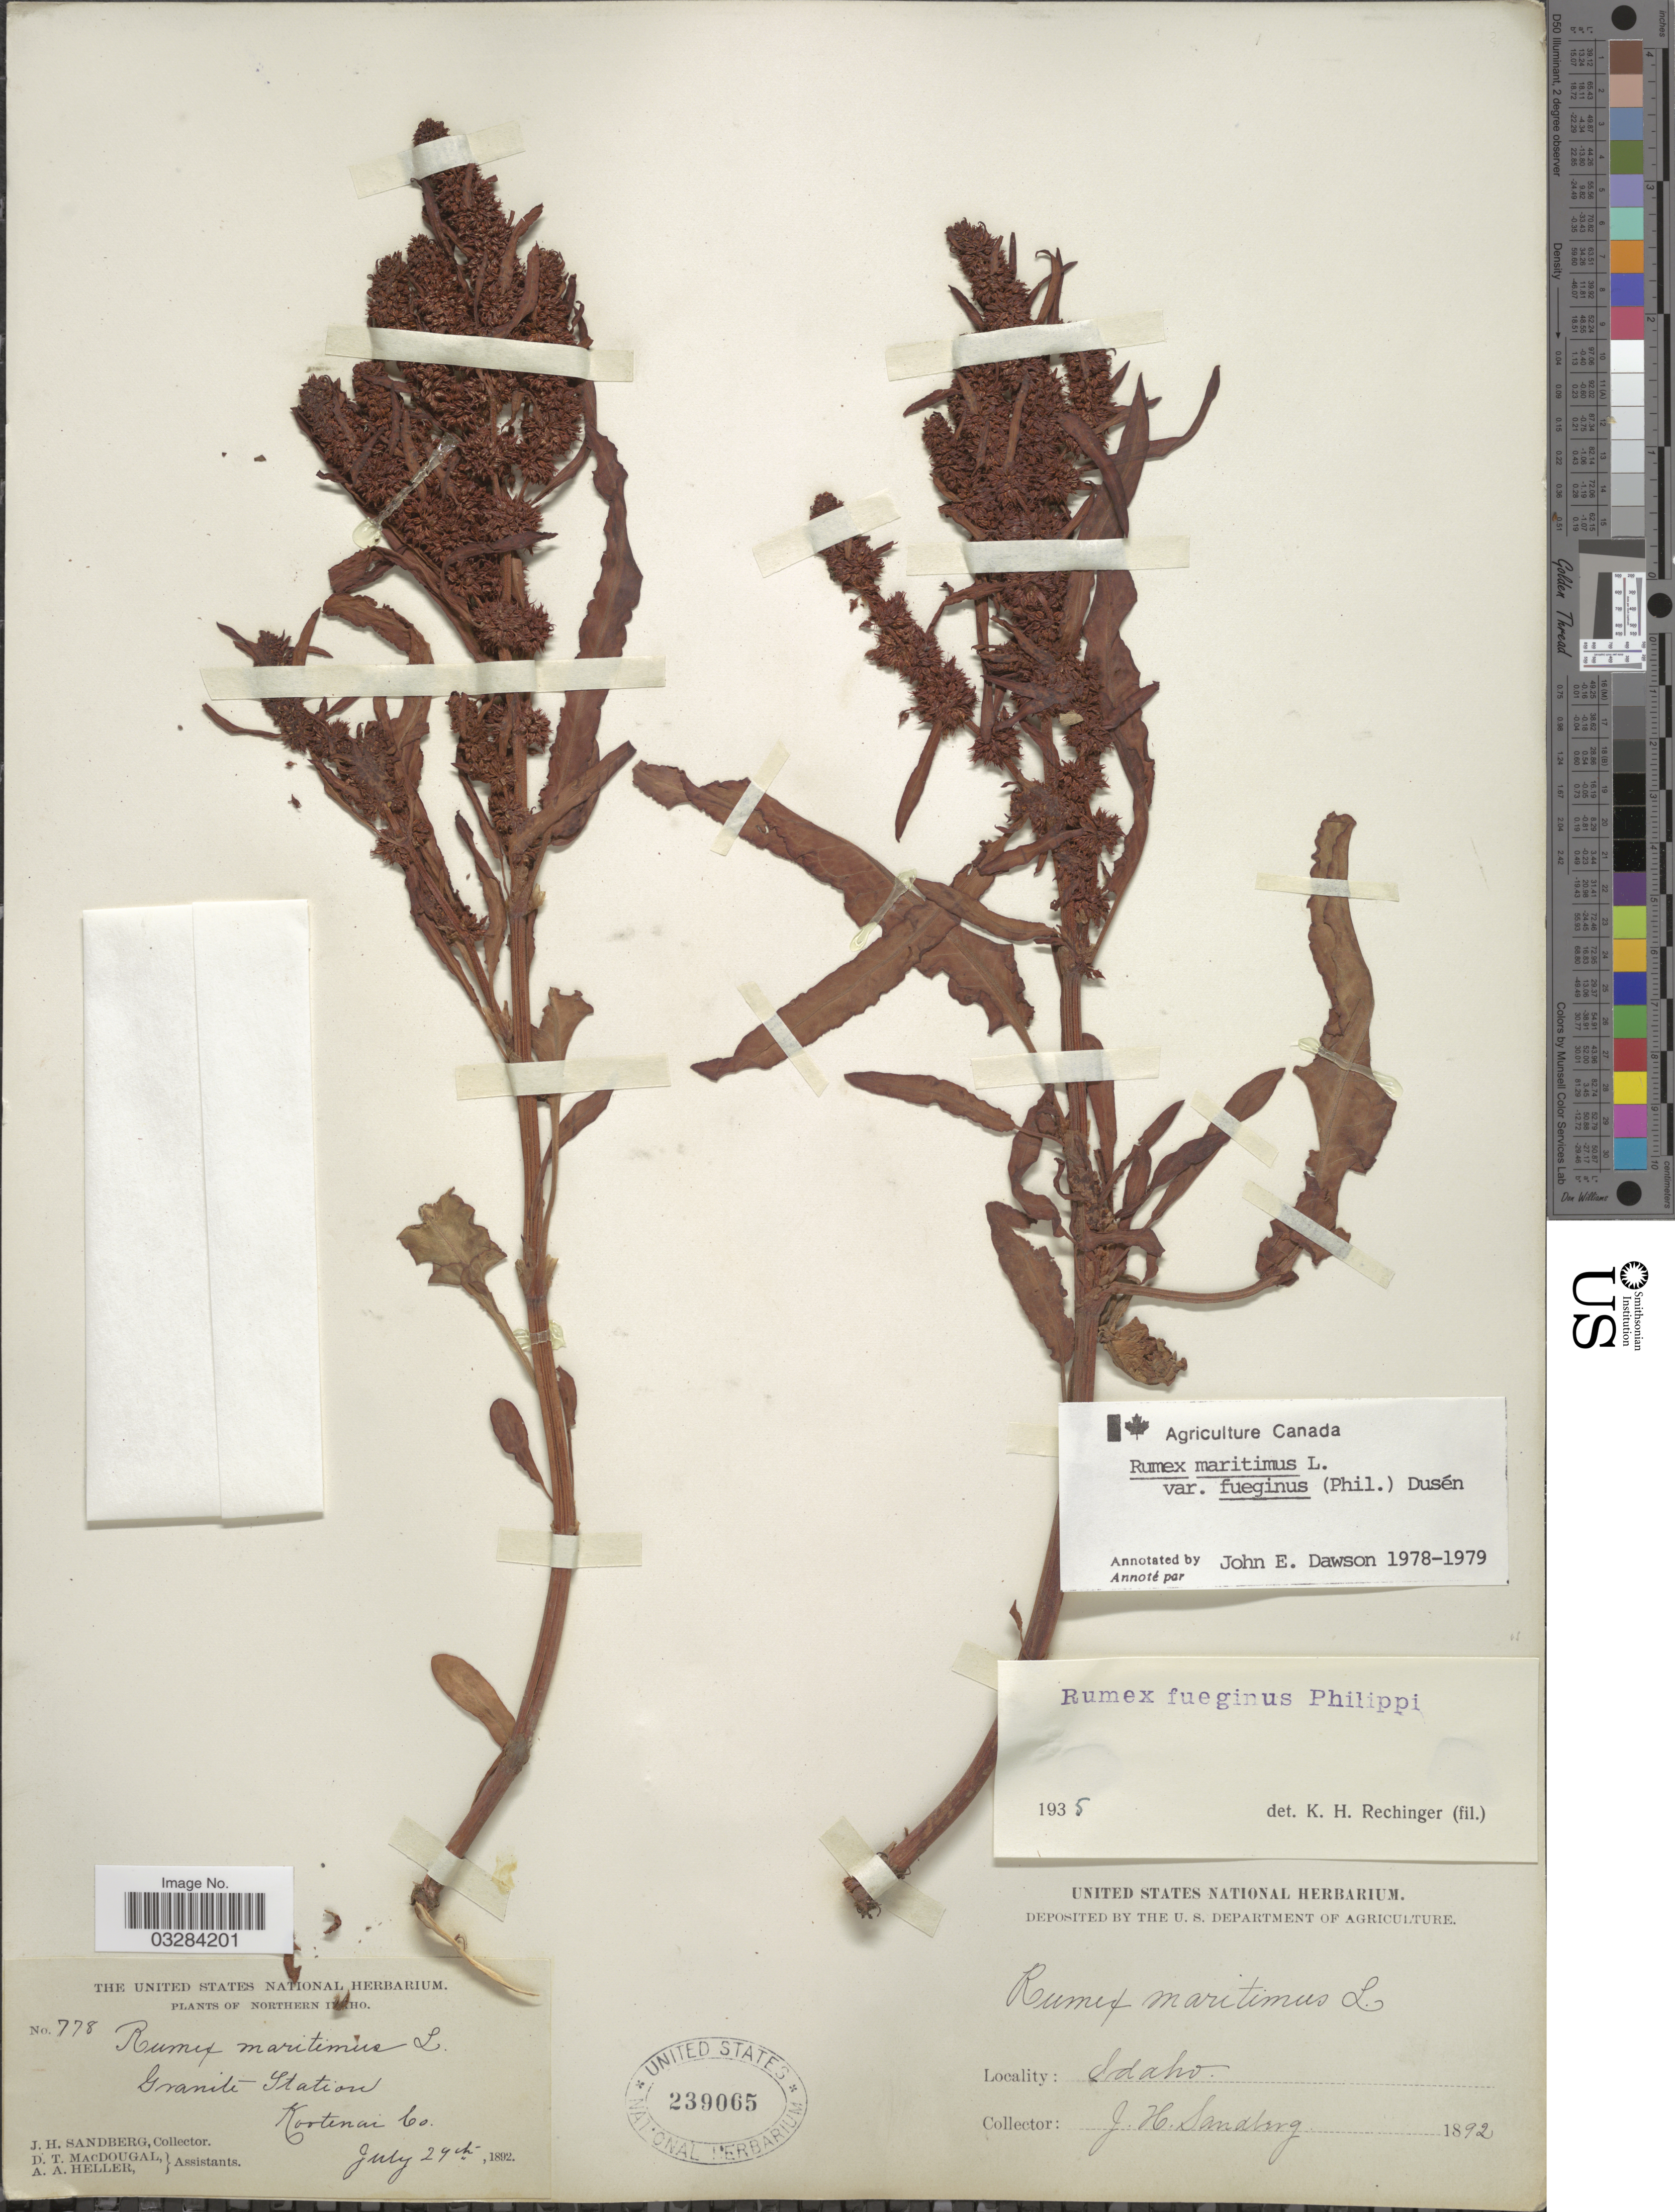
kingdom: Plantae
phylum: Tracheophyta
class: Magnoliopsida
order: Caryophyllales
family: Polygonaceae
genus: Rumex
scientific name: Rumex maritimus var. fueginus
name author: (Phil.) Dusén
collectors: J. H. Sandberg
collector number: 778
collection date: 1892-07-29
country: United States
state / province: Idaho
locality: Northen Idaho. Granite Station. Kootenai Co.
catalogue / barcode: US 239065